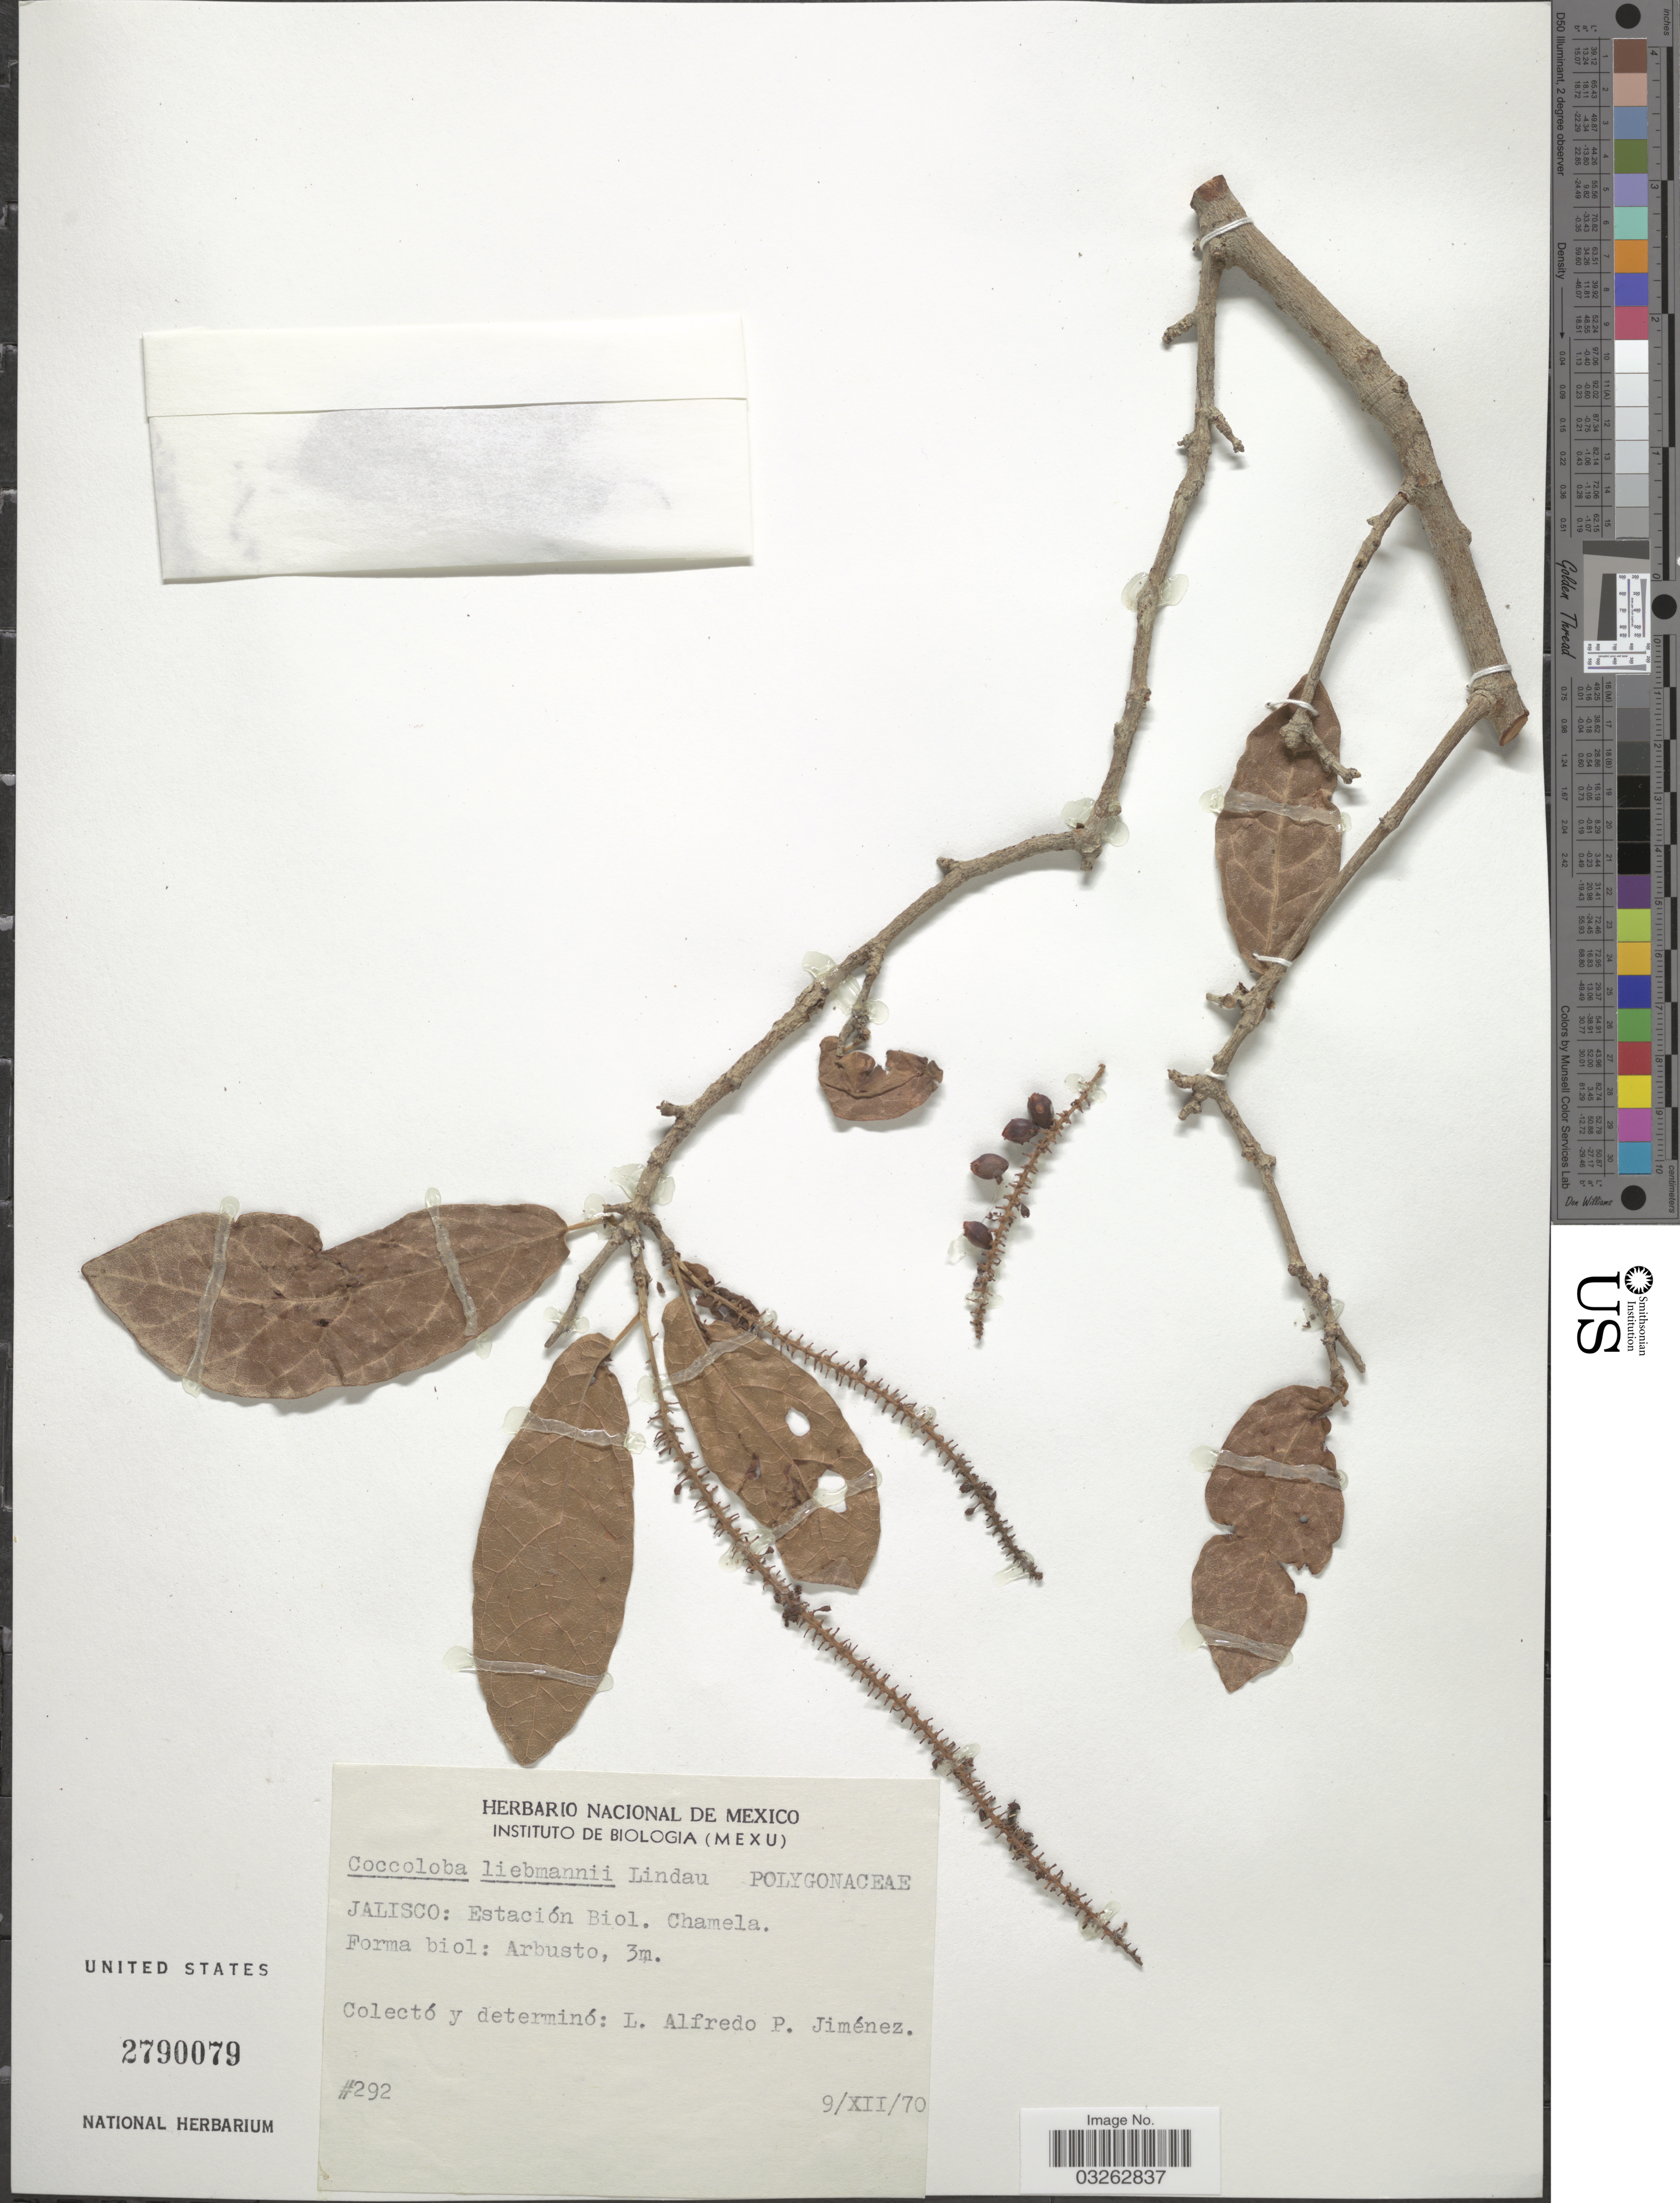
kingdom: Plantae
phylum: Tracheophyta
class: Magnoliopsida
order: Caryophyllales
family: Polygonaceae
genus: Coccoloba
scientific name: Coccoloba liebmannii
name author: Lindau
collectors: L. Perez Jimenez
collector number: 292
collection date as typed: Transcribed d/m/y: 9/12/70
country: Mexico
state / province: Jalisco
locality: Estación Biol. Chamela.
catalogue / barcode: US 2790079